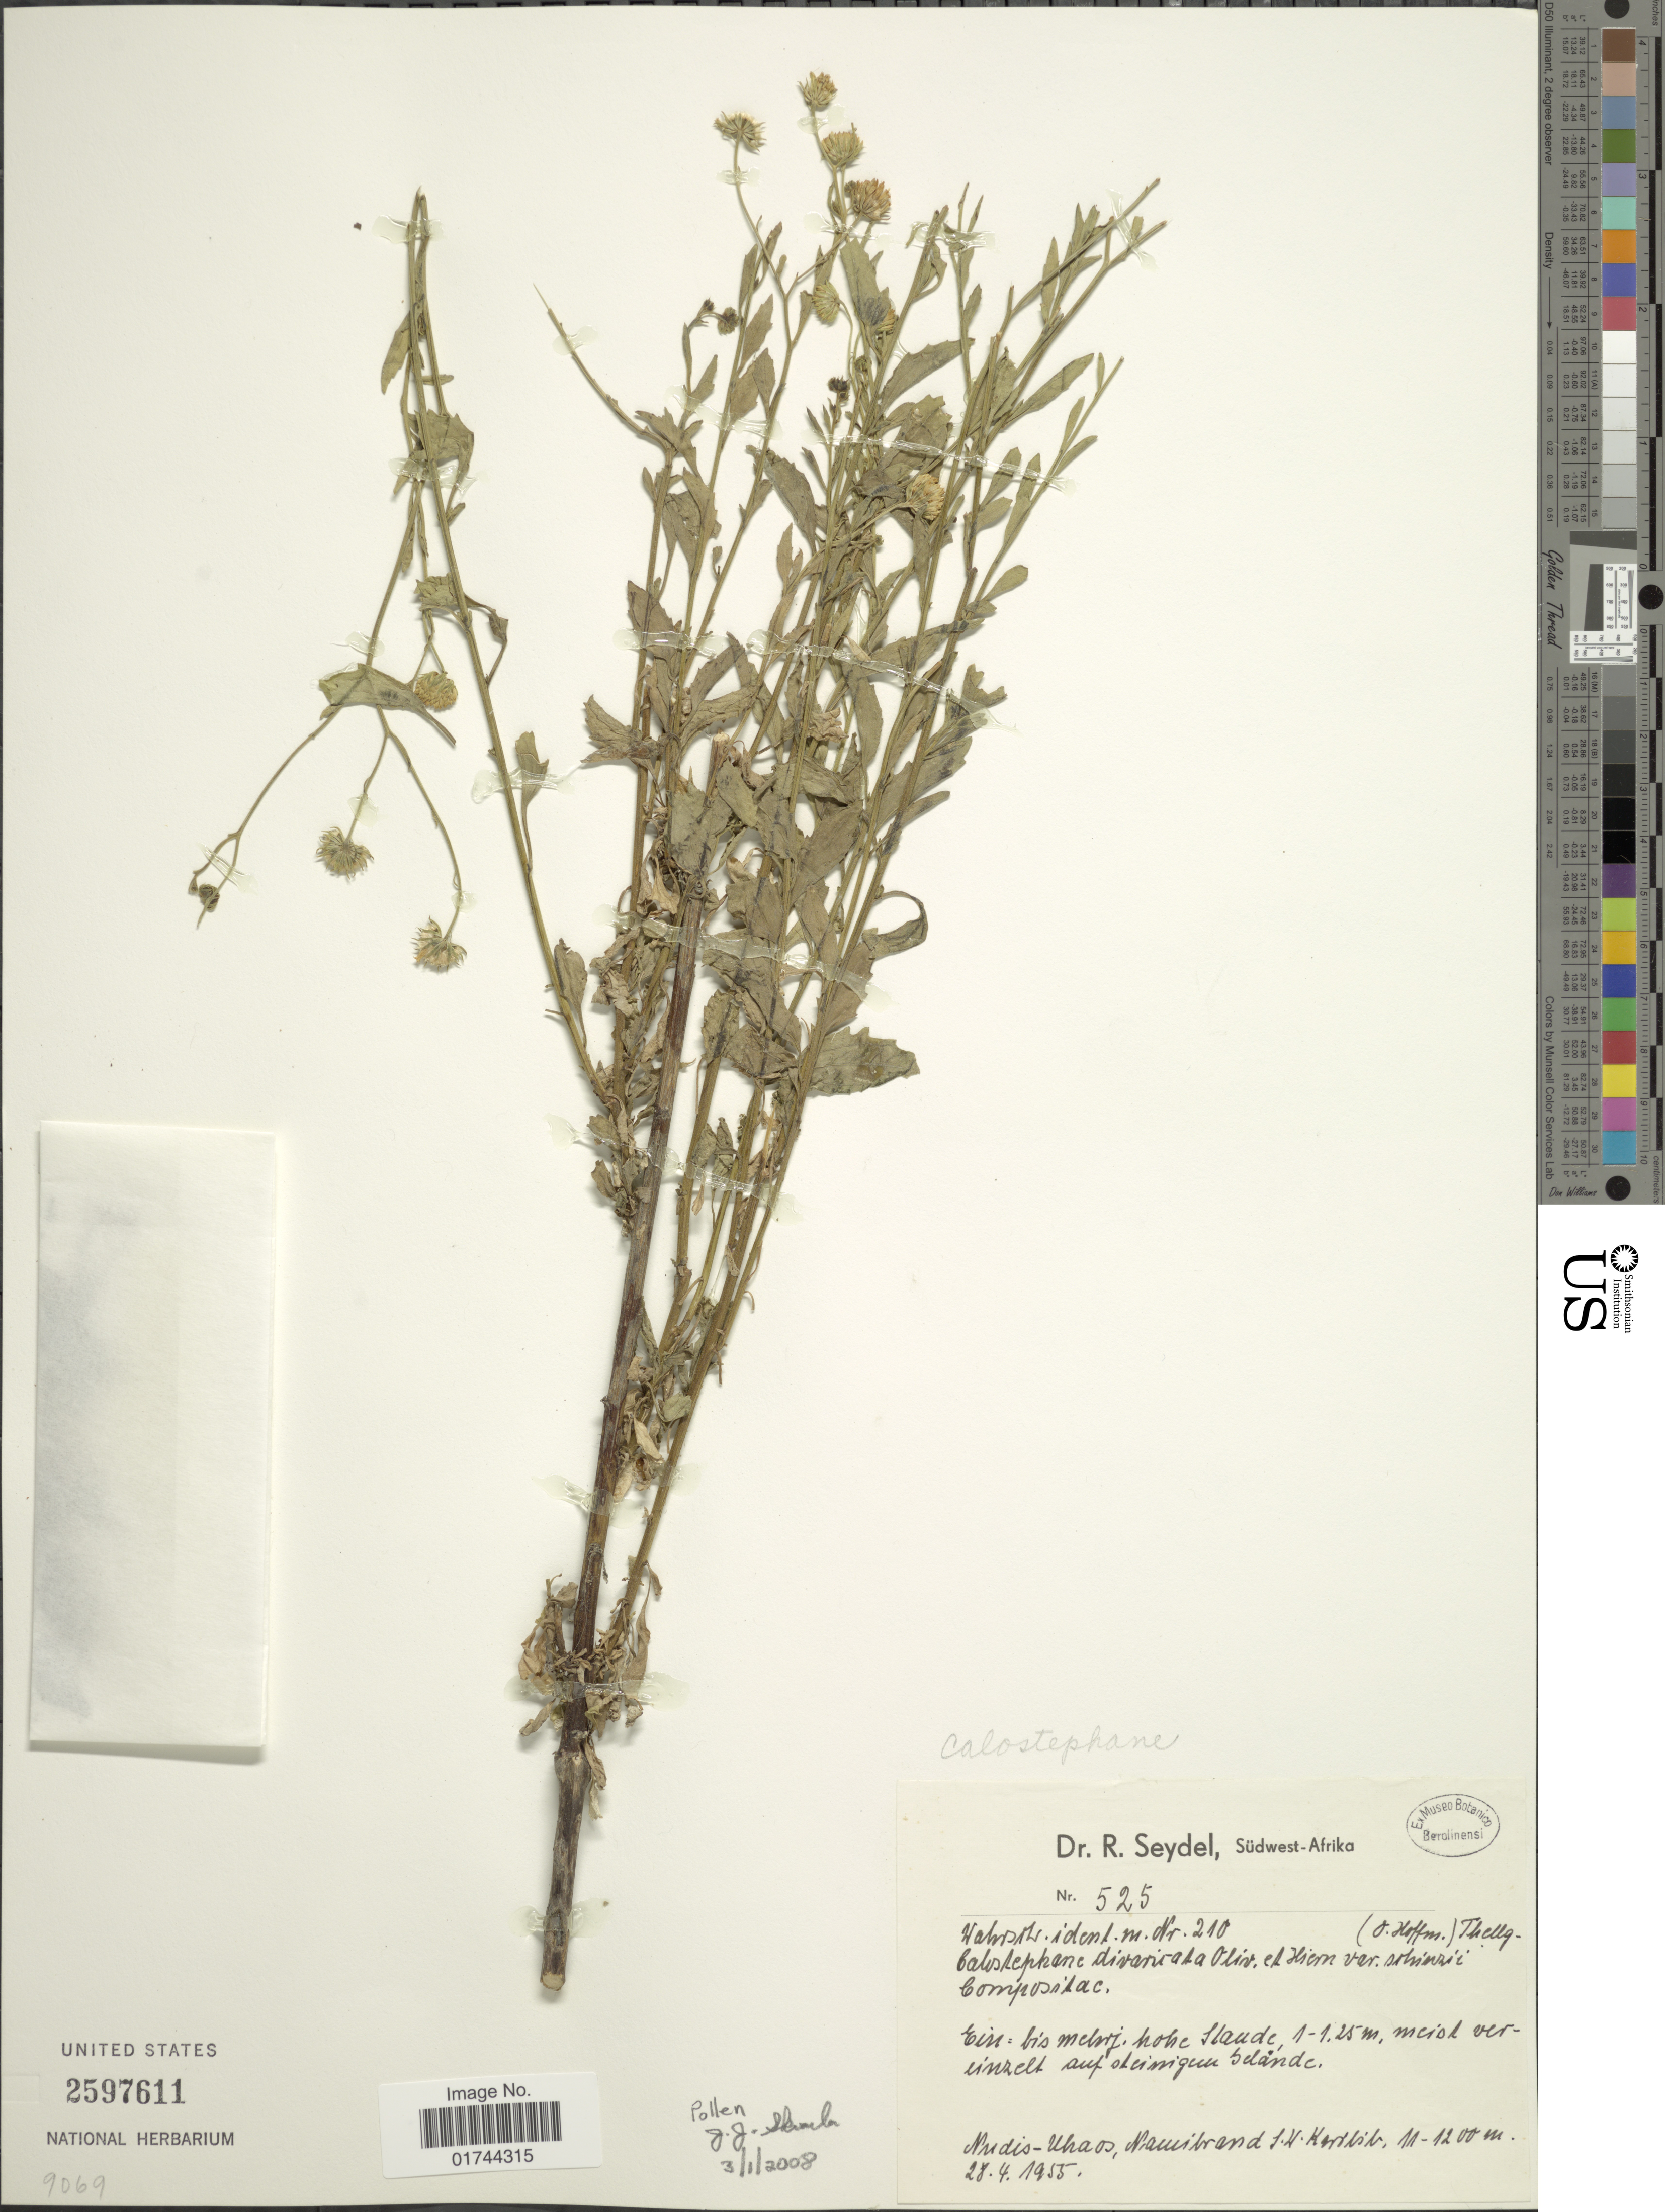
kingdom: Plantae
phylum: Tracheophyta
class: Magnoliopsida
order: Asterales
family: Asteraceae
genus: Calostephane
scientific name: Calostephane divaricata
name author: Benth.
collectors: R. Seydel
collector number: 525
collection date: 1955-04-28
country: Namibia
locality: Sudwest-Afrika [Southwest Africa], Nudis-Uhaos, Namibrand, S.W. Karibib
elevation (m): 1100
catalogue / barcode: US 2597611